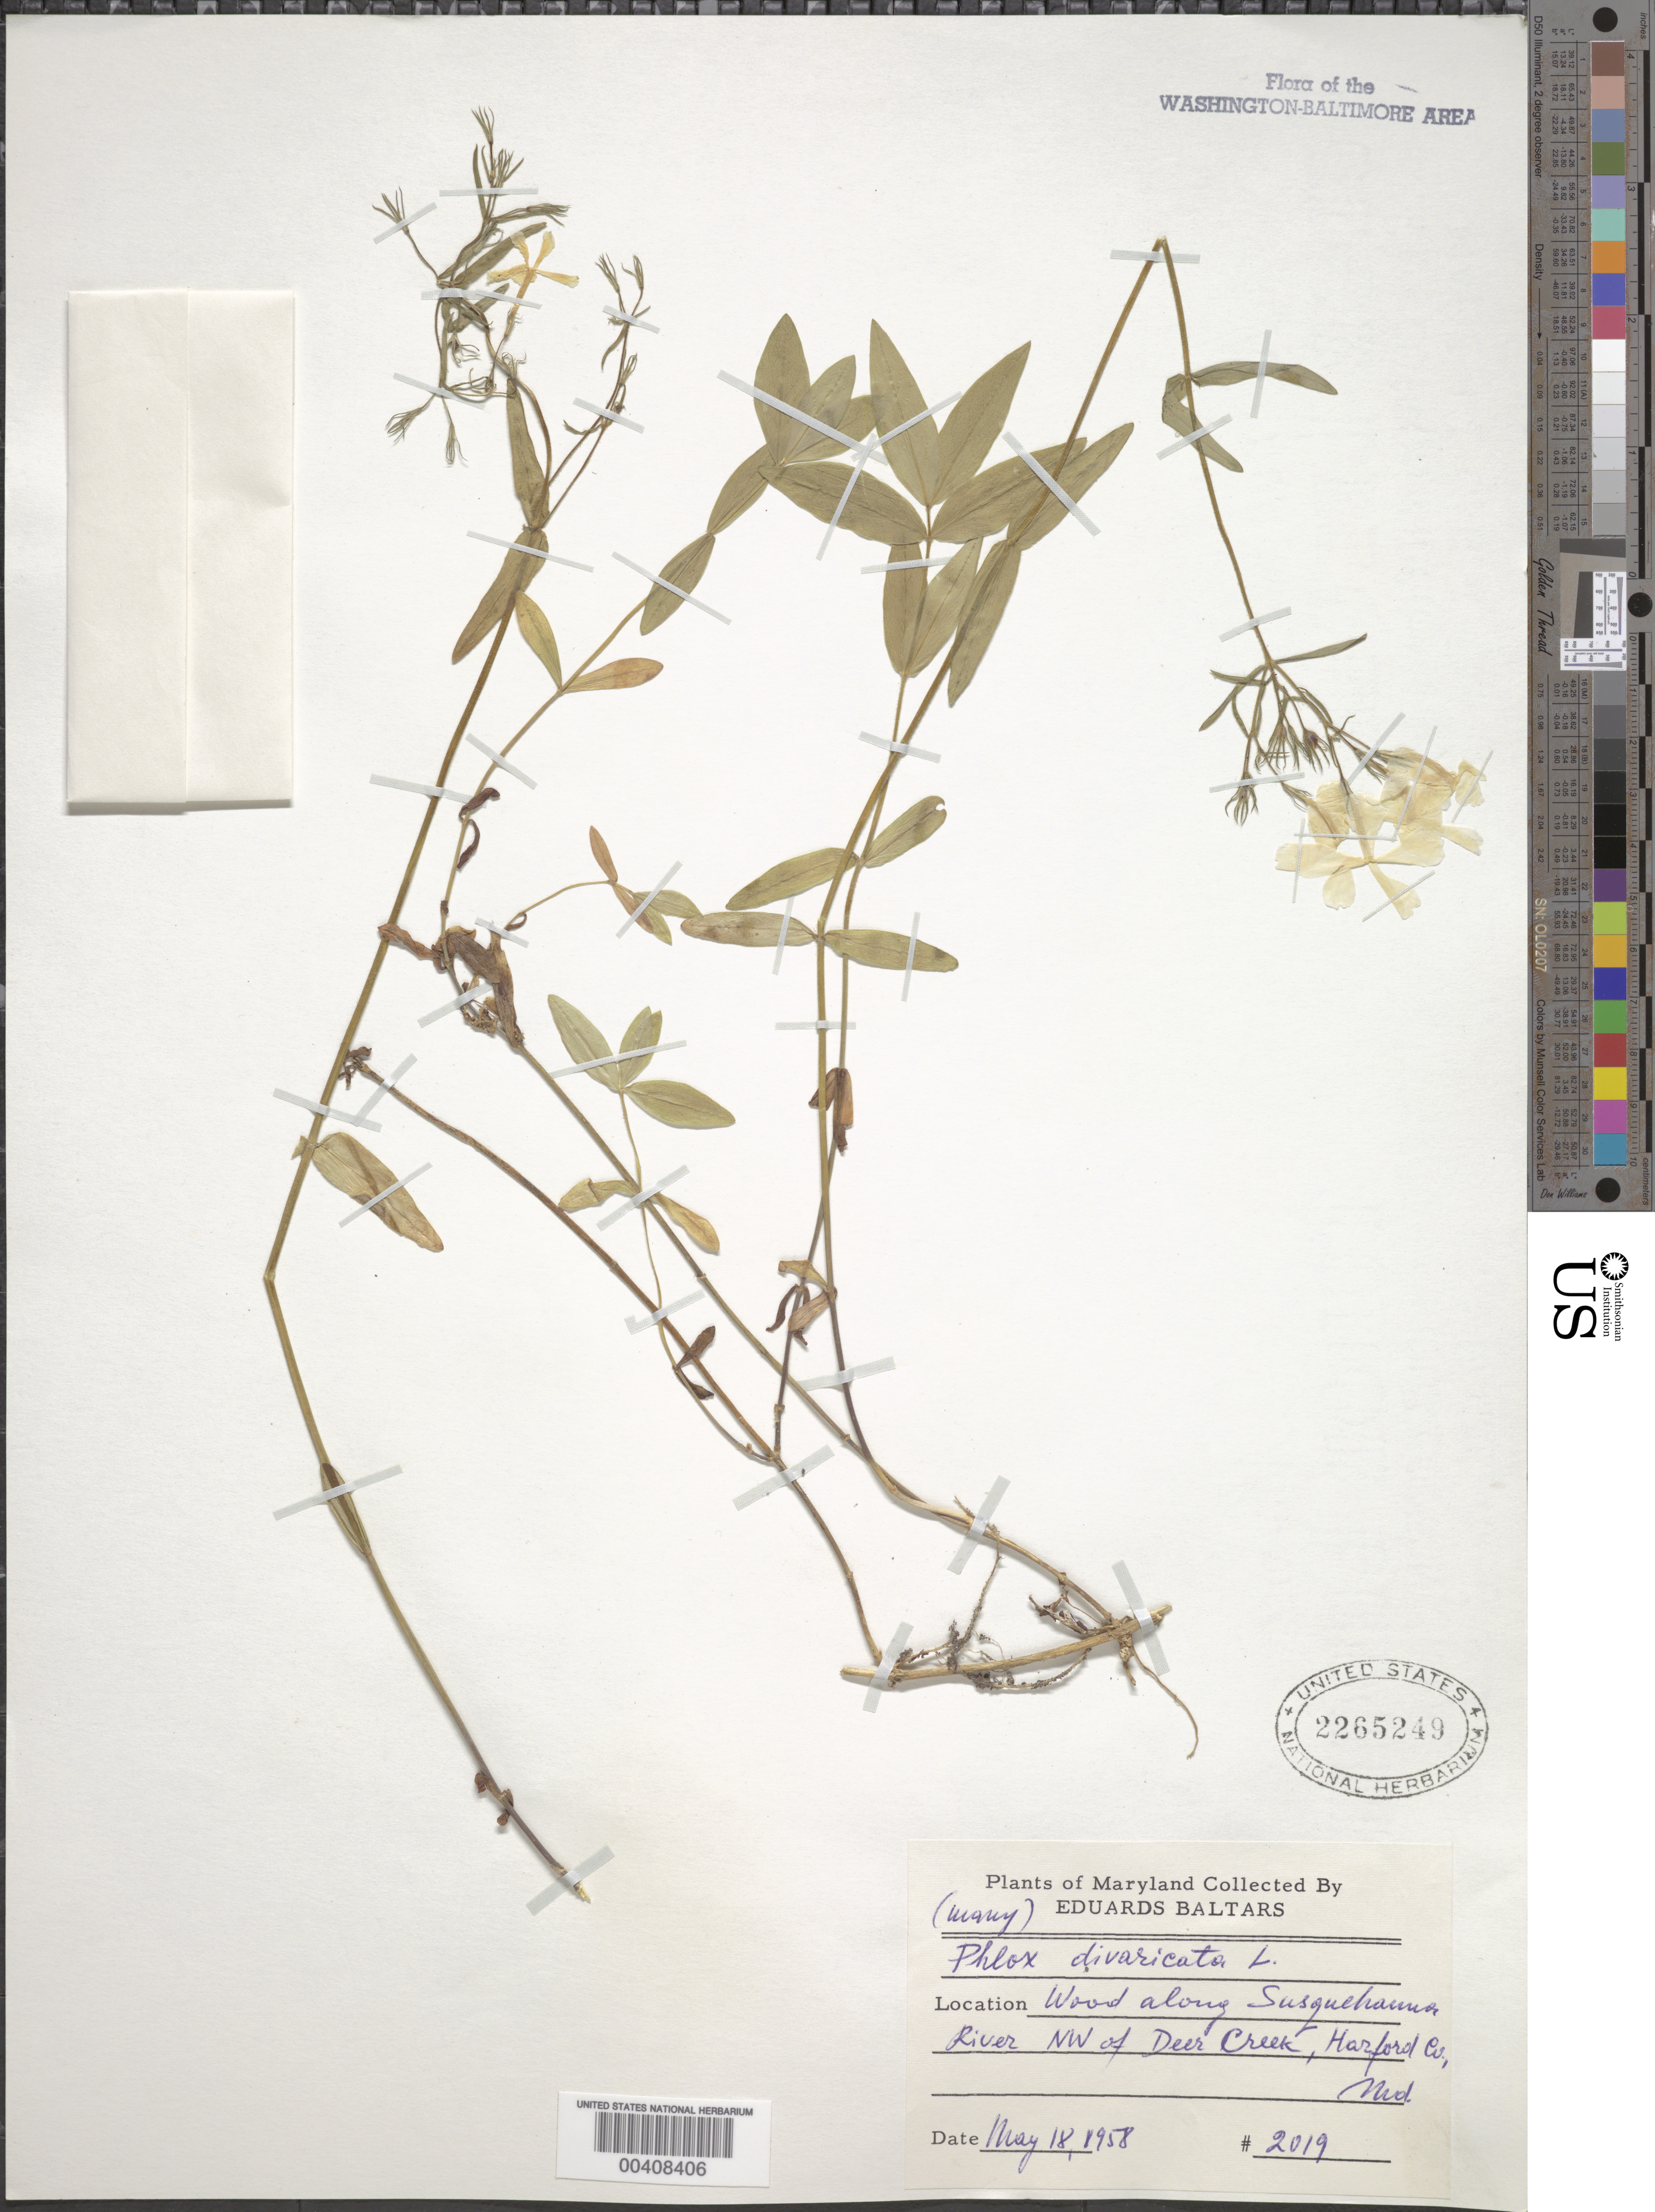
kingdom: Plantae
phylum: Tracheophyta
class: Magnoliopsida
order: Ericales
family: Polemoniaceae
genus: Phlox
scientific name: Phlox divaricata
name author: L.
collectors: E. Baltars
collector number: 2019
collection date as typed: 18 May 1958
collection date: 1958-05-18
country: United States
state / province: Maryland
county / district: Harford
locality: Susquehanna River NW of Deer Creek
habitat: Wood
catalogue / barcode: US 2265249